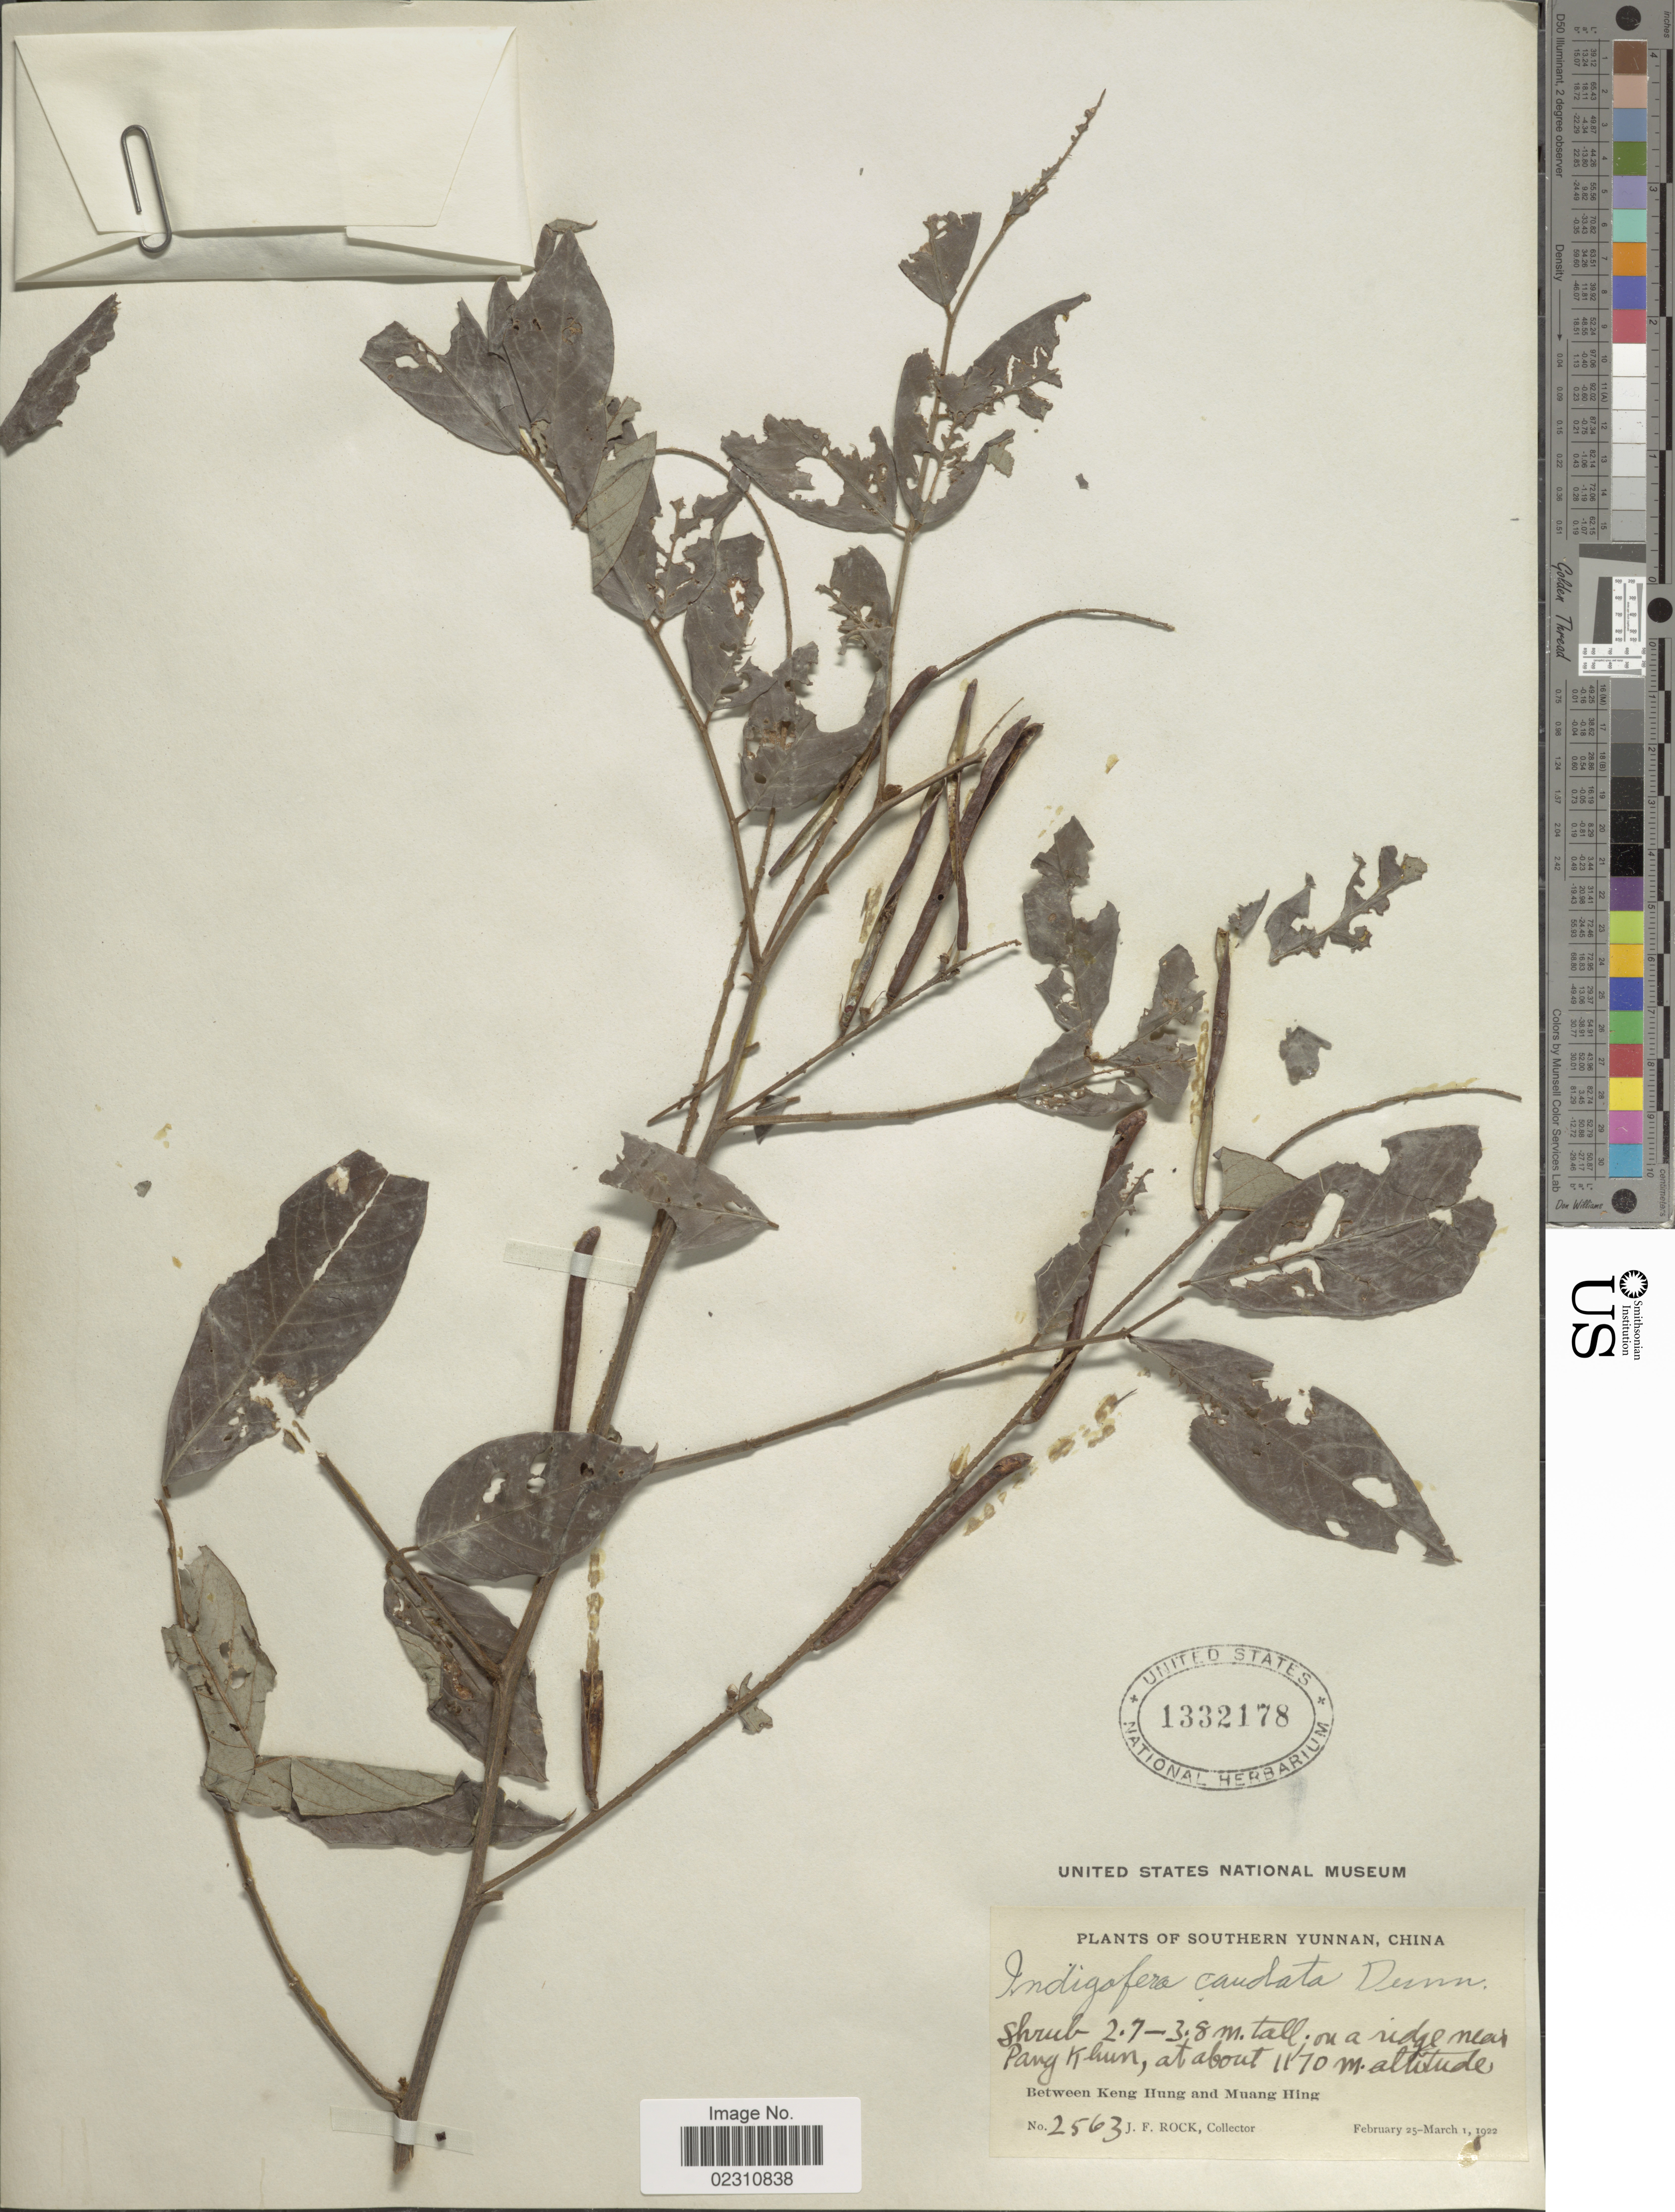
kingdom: Plantae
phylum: Tracheophyta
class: Magnoliopsida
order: Fabales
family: Fabaceae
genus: Indigofera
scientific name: Indigofera caudata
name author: Dunn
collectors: J. Rock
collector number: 2563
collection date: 1922-02-25/1922-03-01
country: China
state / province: Yunnan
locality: Southern Yunnan, China. Between Keng Hung and Muang Hing.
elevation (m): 1170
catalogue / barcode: US 1332178